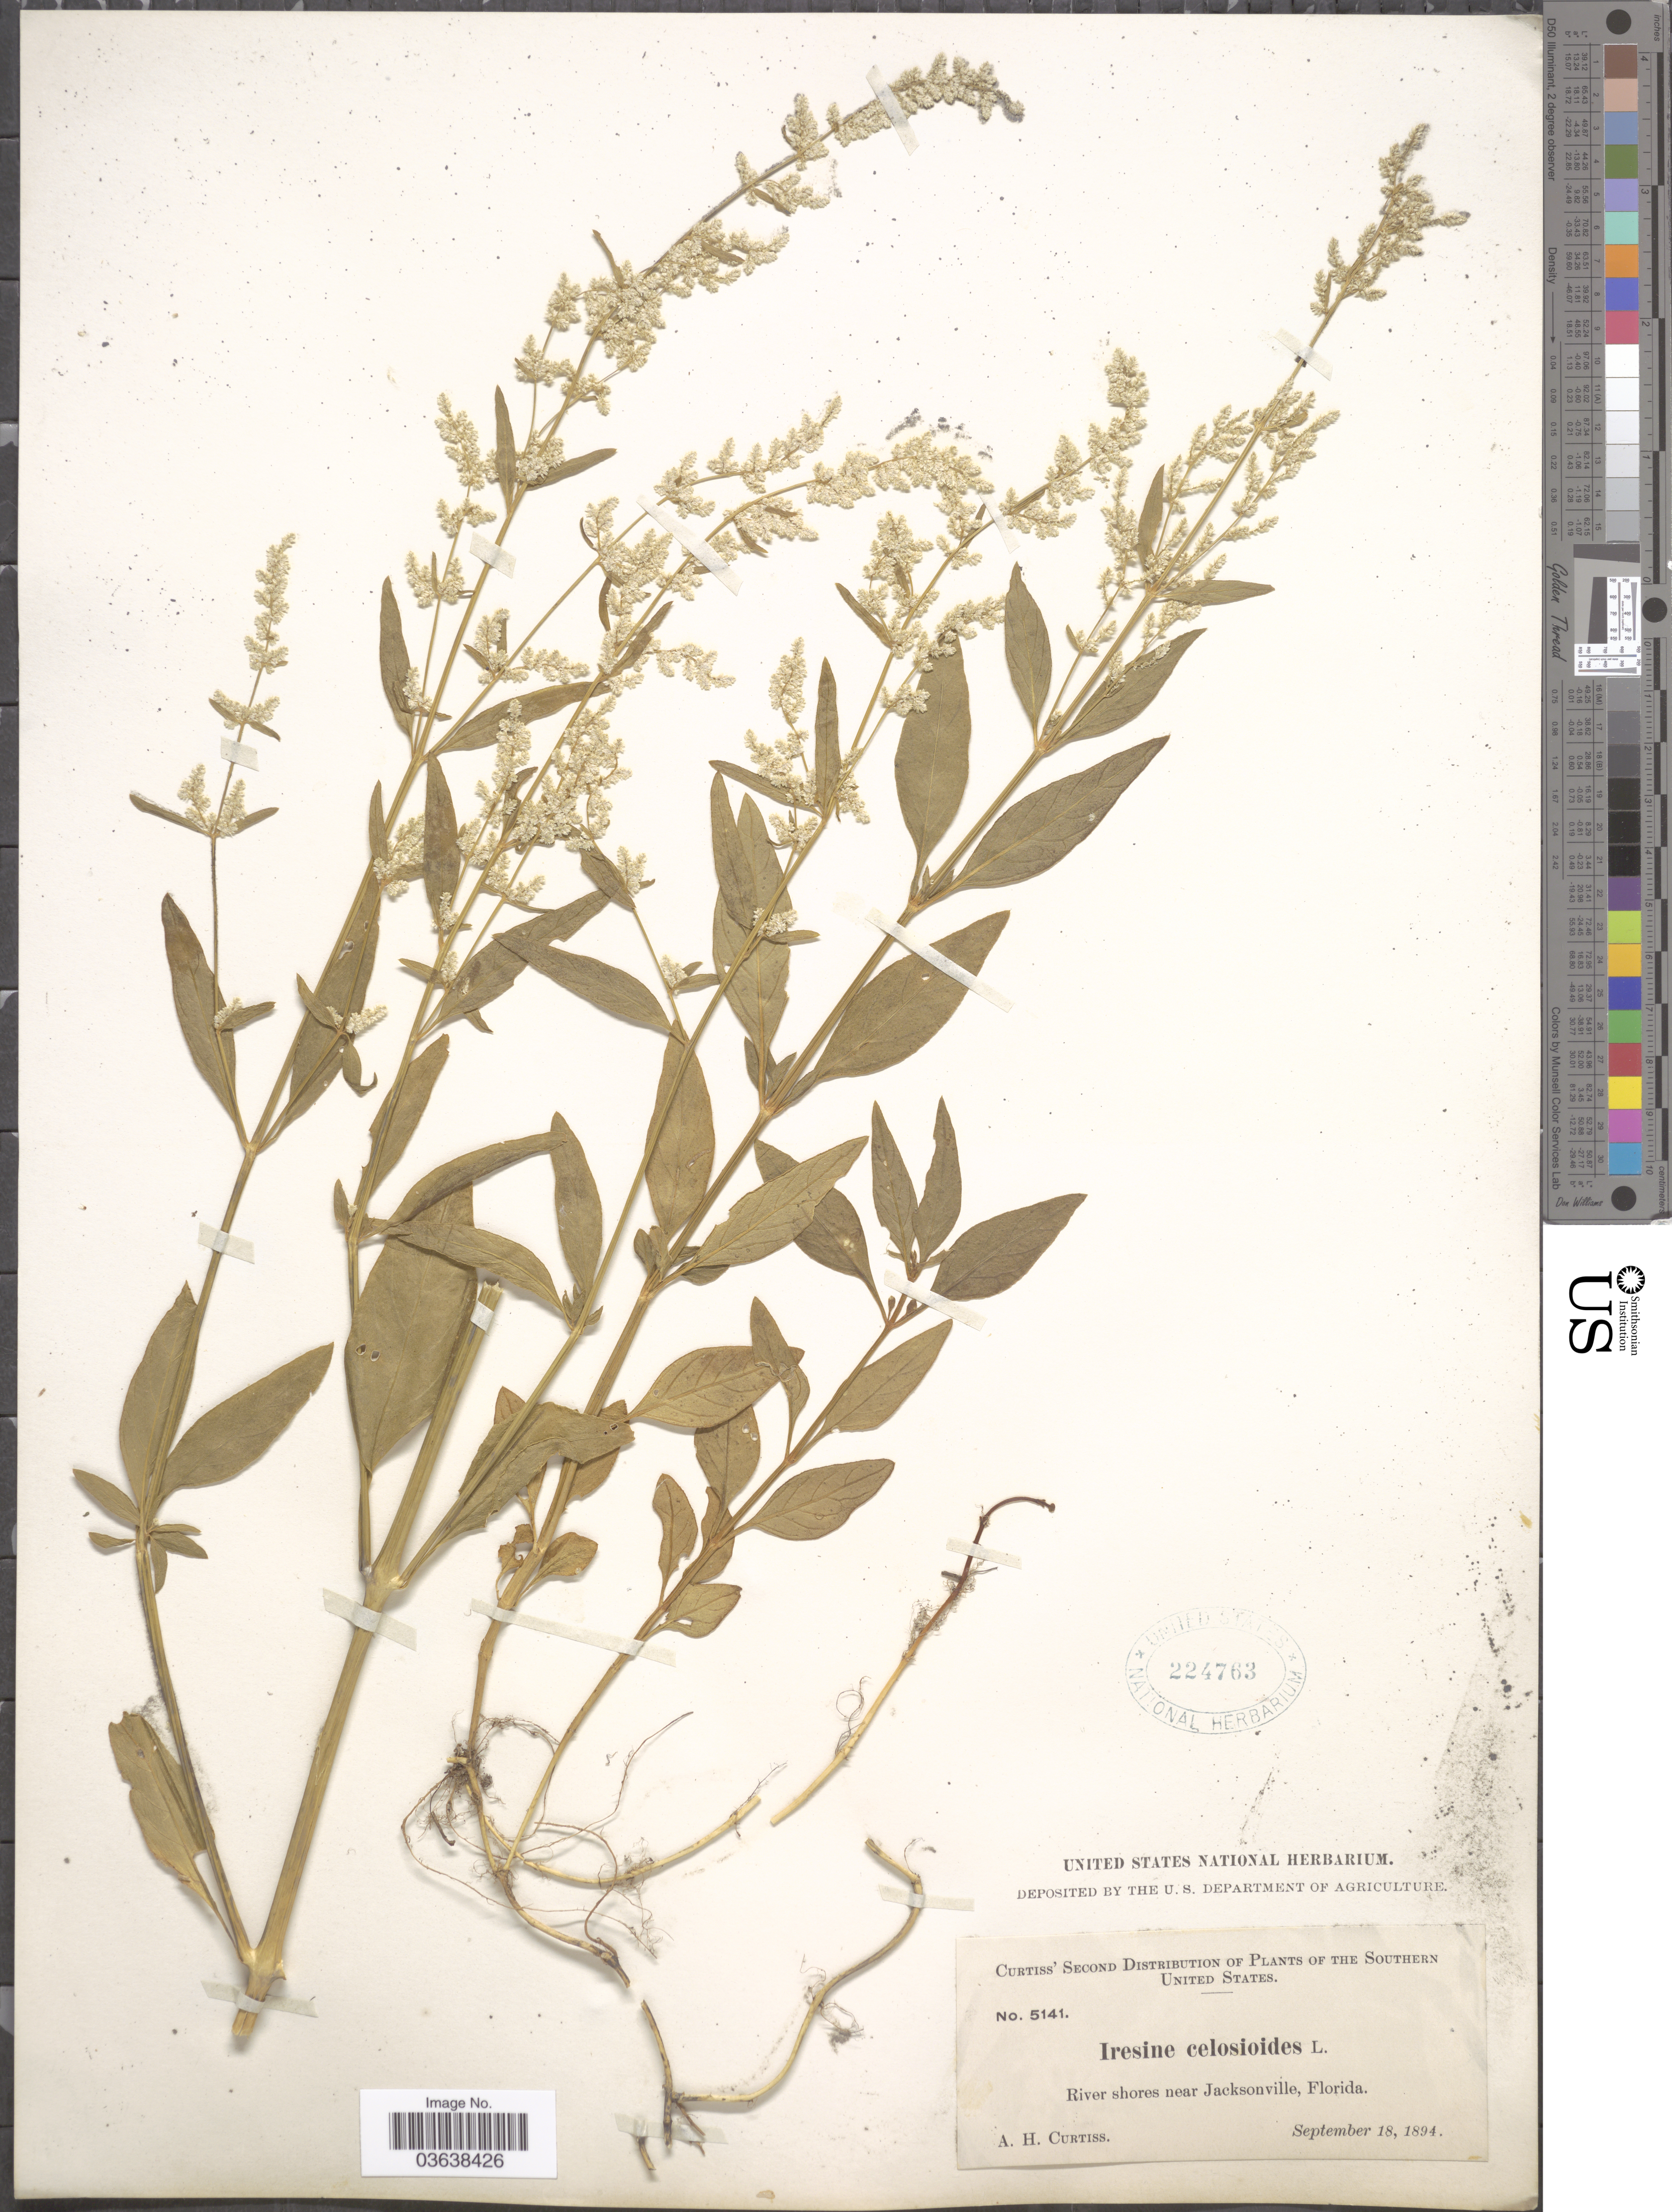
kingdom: Plantae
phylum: Tracheophyta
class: Magnoliopsida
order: Caryophyllales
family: Amaranthaceae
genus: Iresine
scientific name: Iresine celosia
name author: L.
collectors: A. H. Curtiss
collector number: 5141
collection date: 1894-09-18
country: United States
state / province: Florida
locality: Southern United States. River shores near Jacksonville.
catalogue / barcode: US 224763